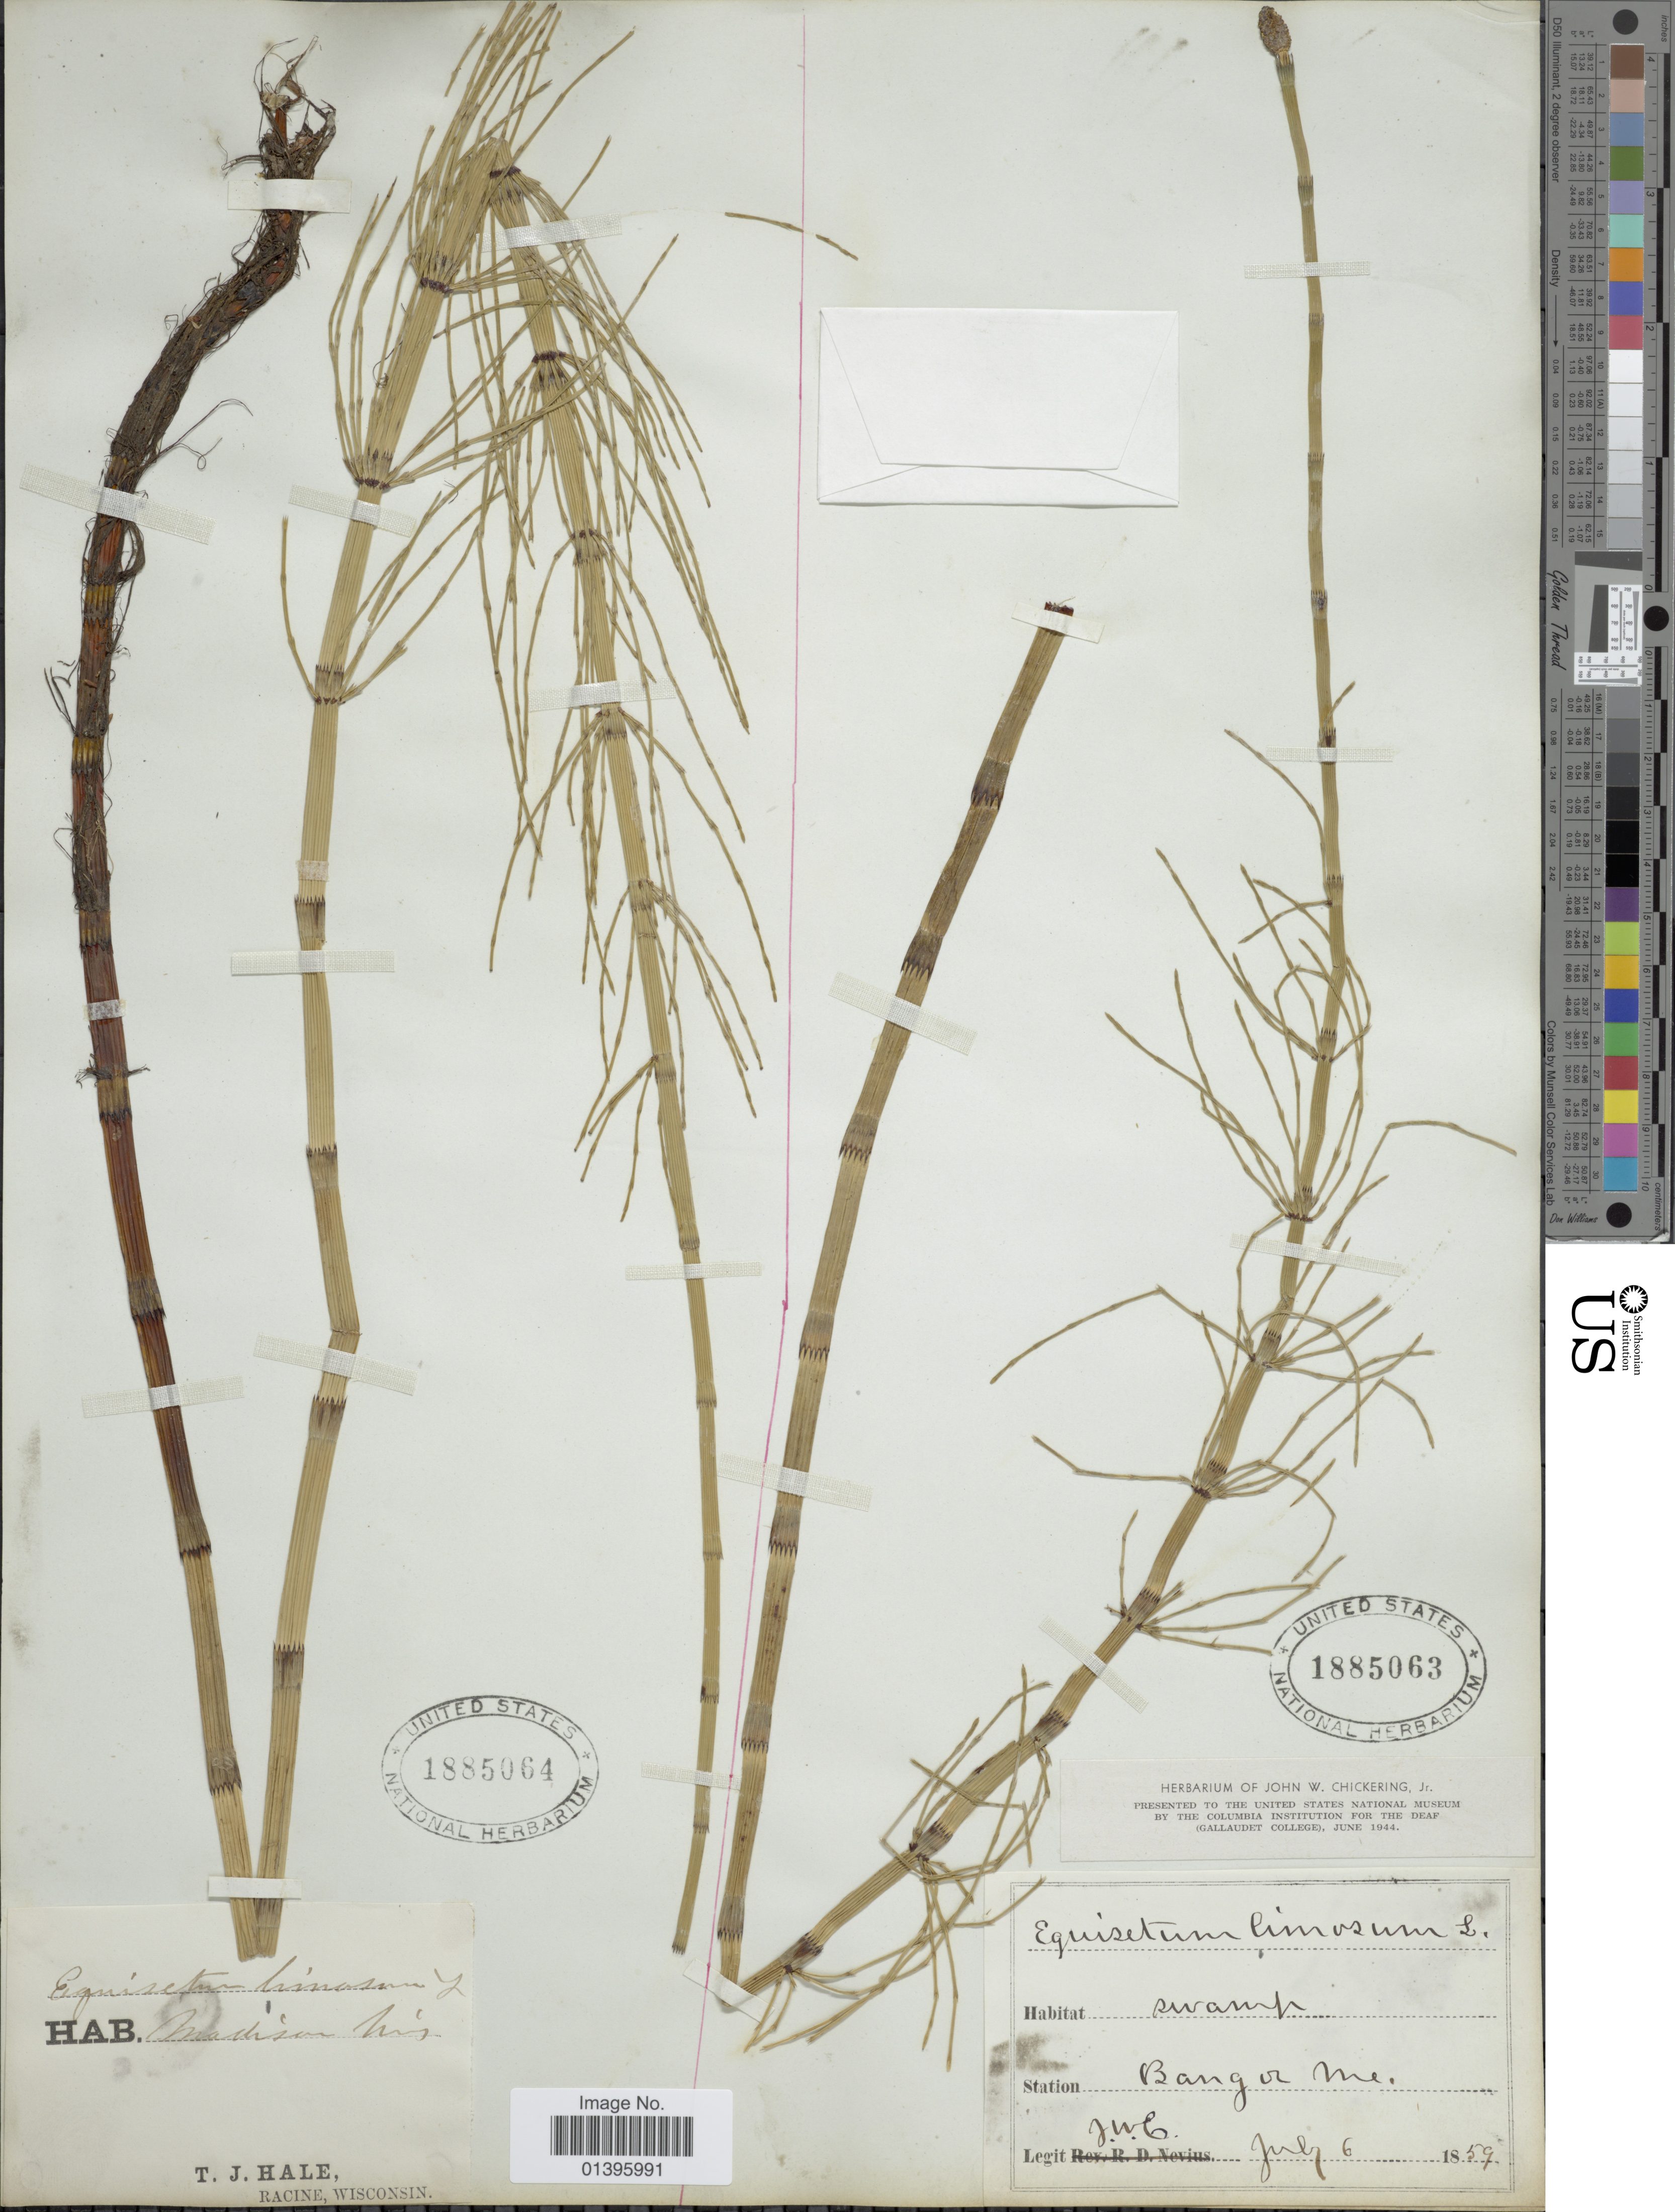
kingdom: Plantae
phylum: Tracheophyta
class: Polypodiopsida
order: Equisetales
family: Equisetaceae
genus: Equisetum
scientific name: Equisetum fluviatile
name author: L.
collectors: T. Hale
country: United States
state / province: Wisconsin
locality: Madison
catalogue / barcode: US 1885064-2